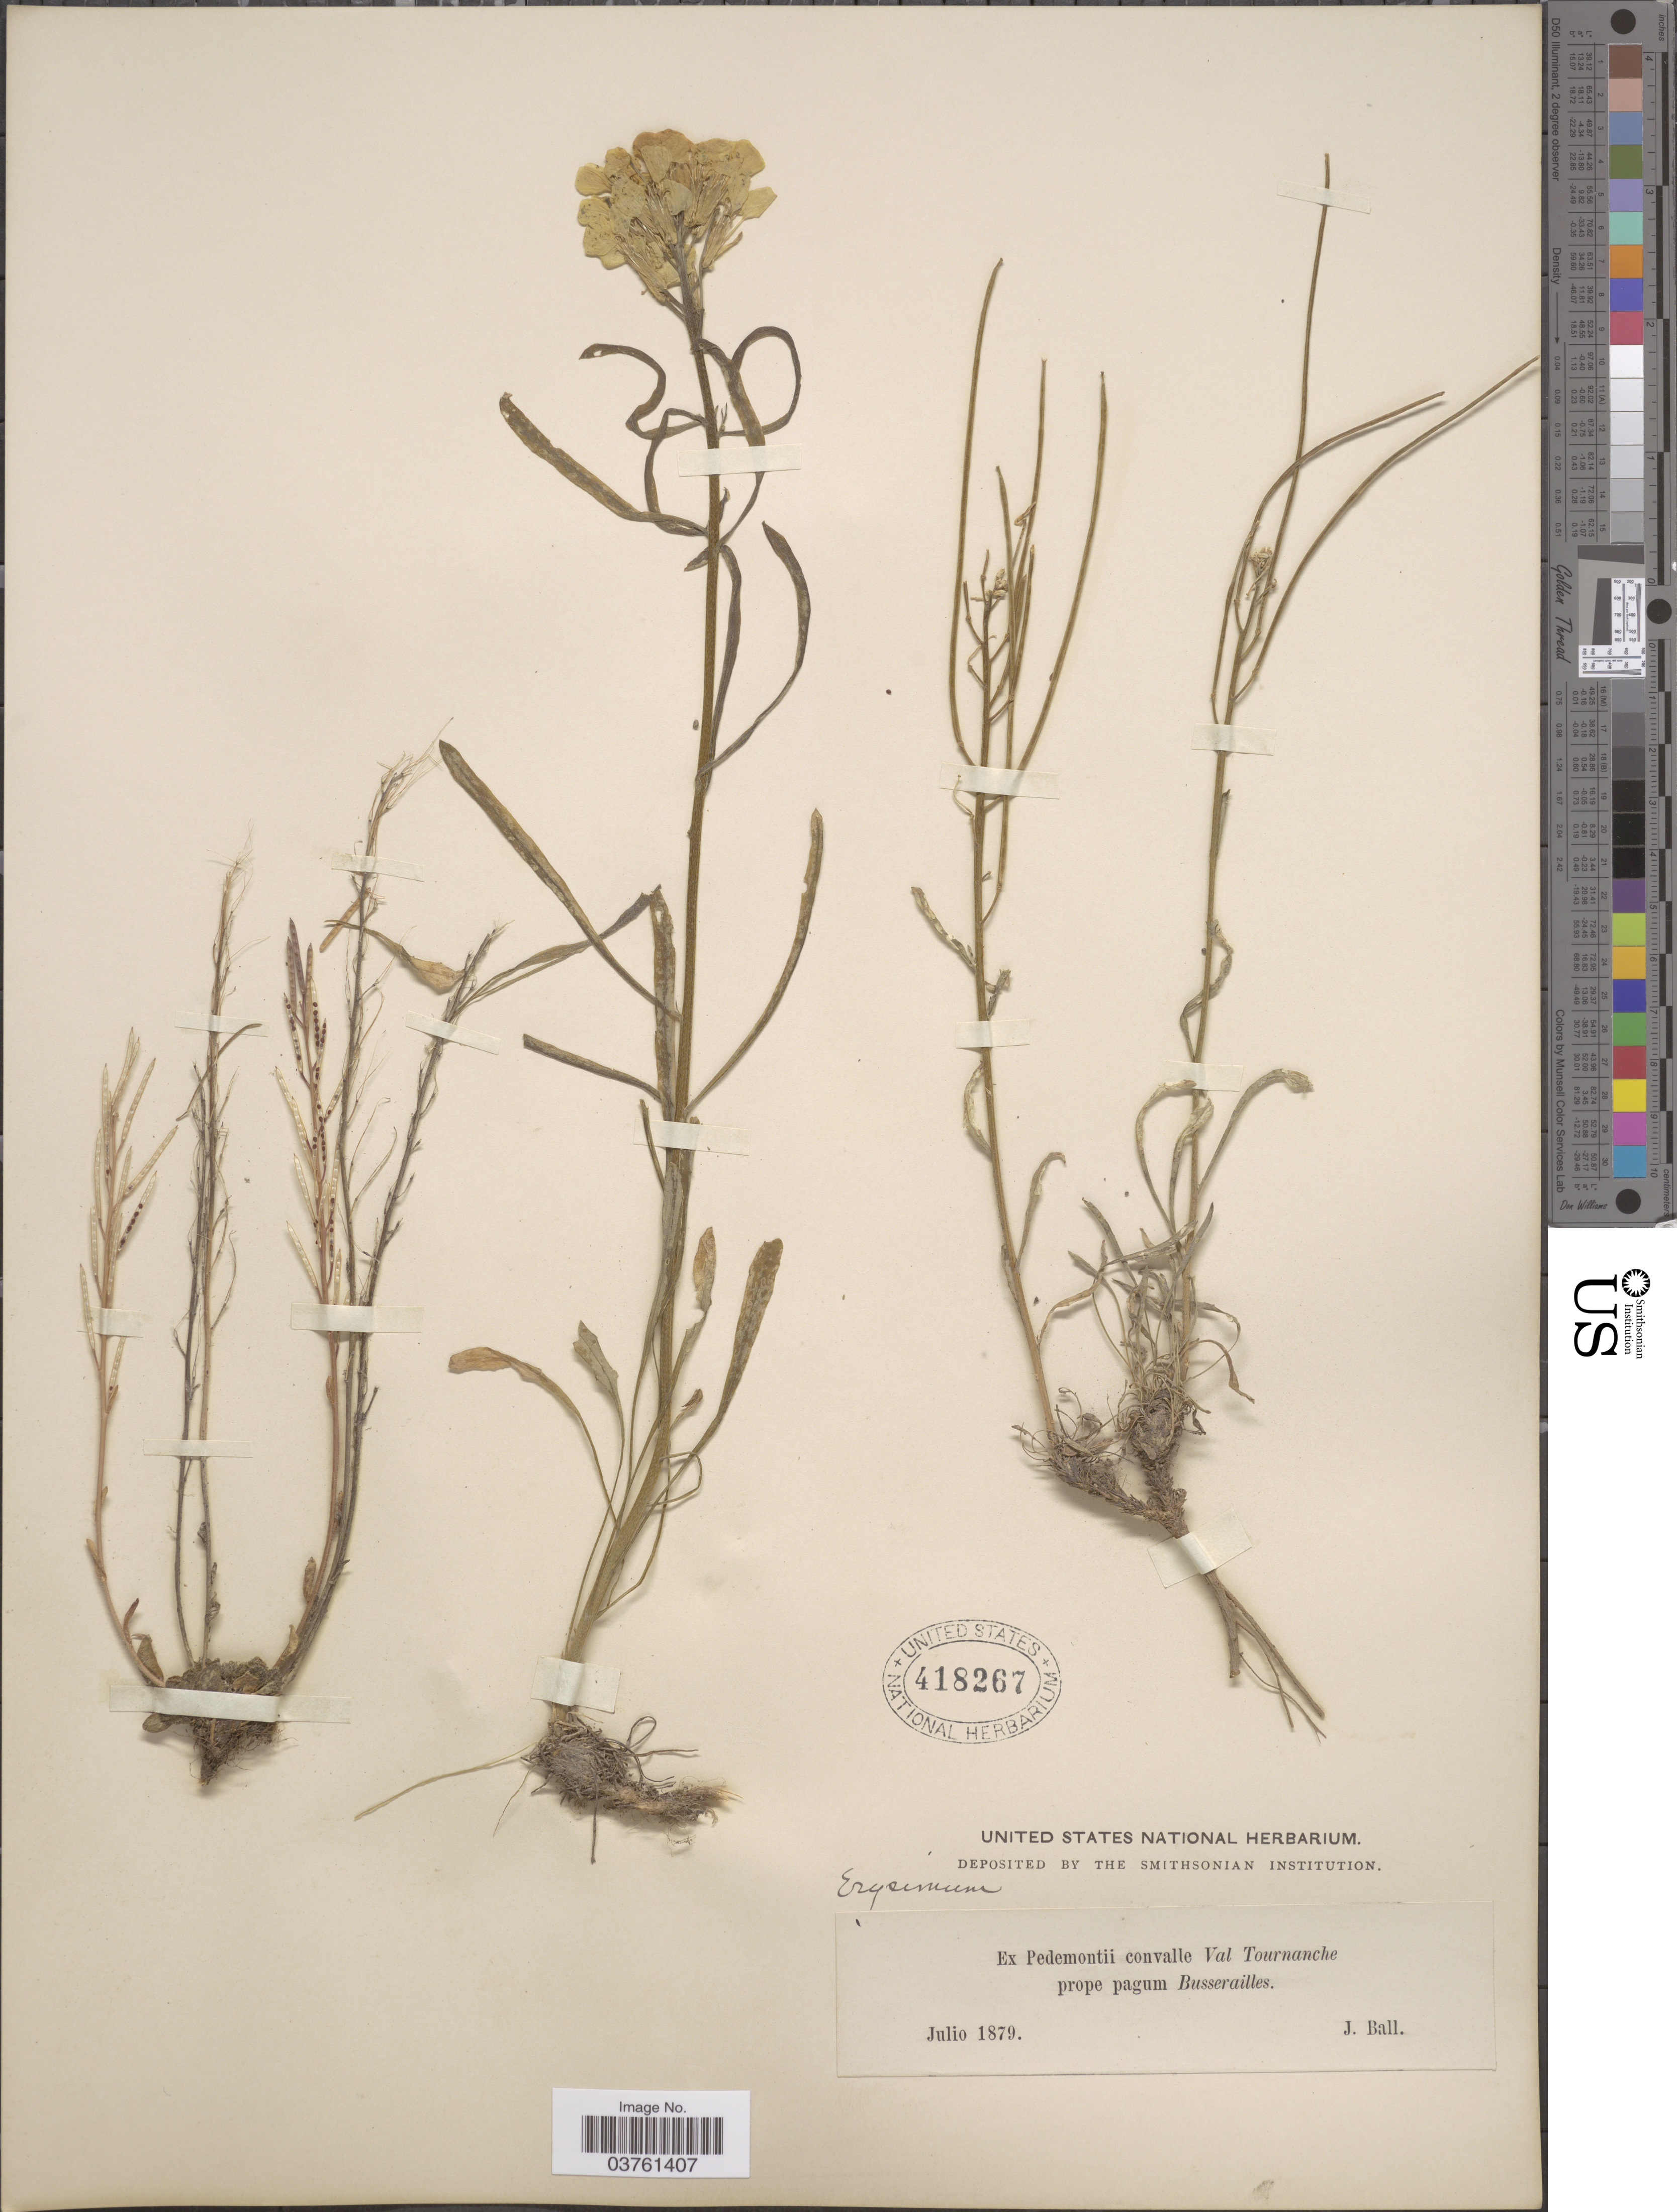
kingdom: Plantae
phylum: Tracheophyta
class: Magnoliopsida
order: Brassicales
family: Brassicaceae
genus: Erysimum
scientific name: Erysimum sp.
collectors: J. Ball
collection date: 1879-07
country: Italy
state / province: Piedmont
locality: Ex Pedemontii convalle Val Tournanche prope pagum Busserailles.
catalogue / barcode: US 418267